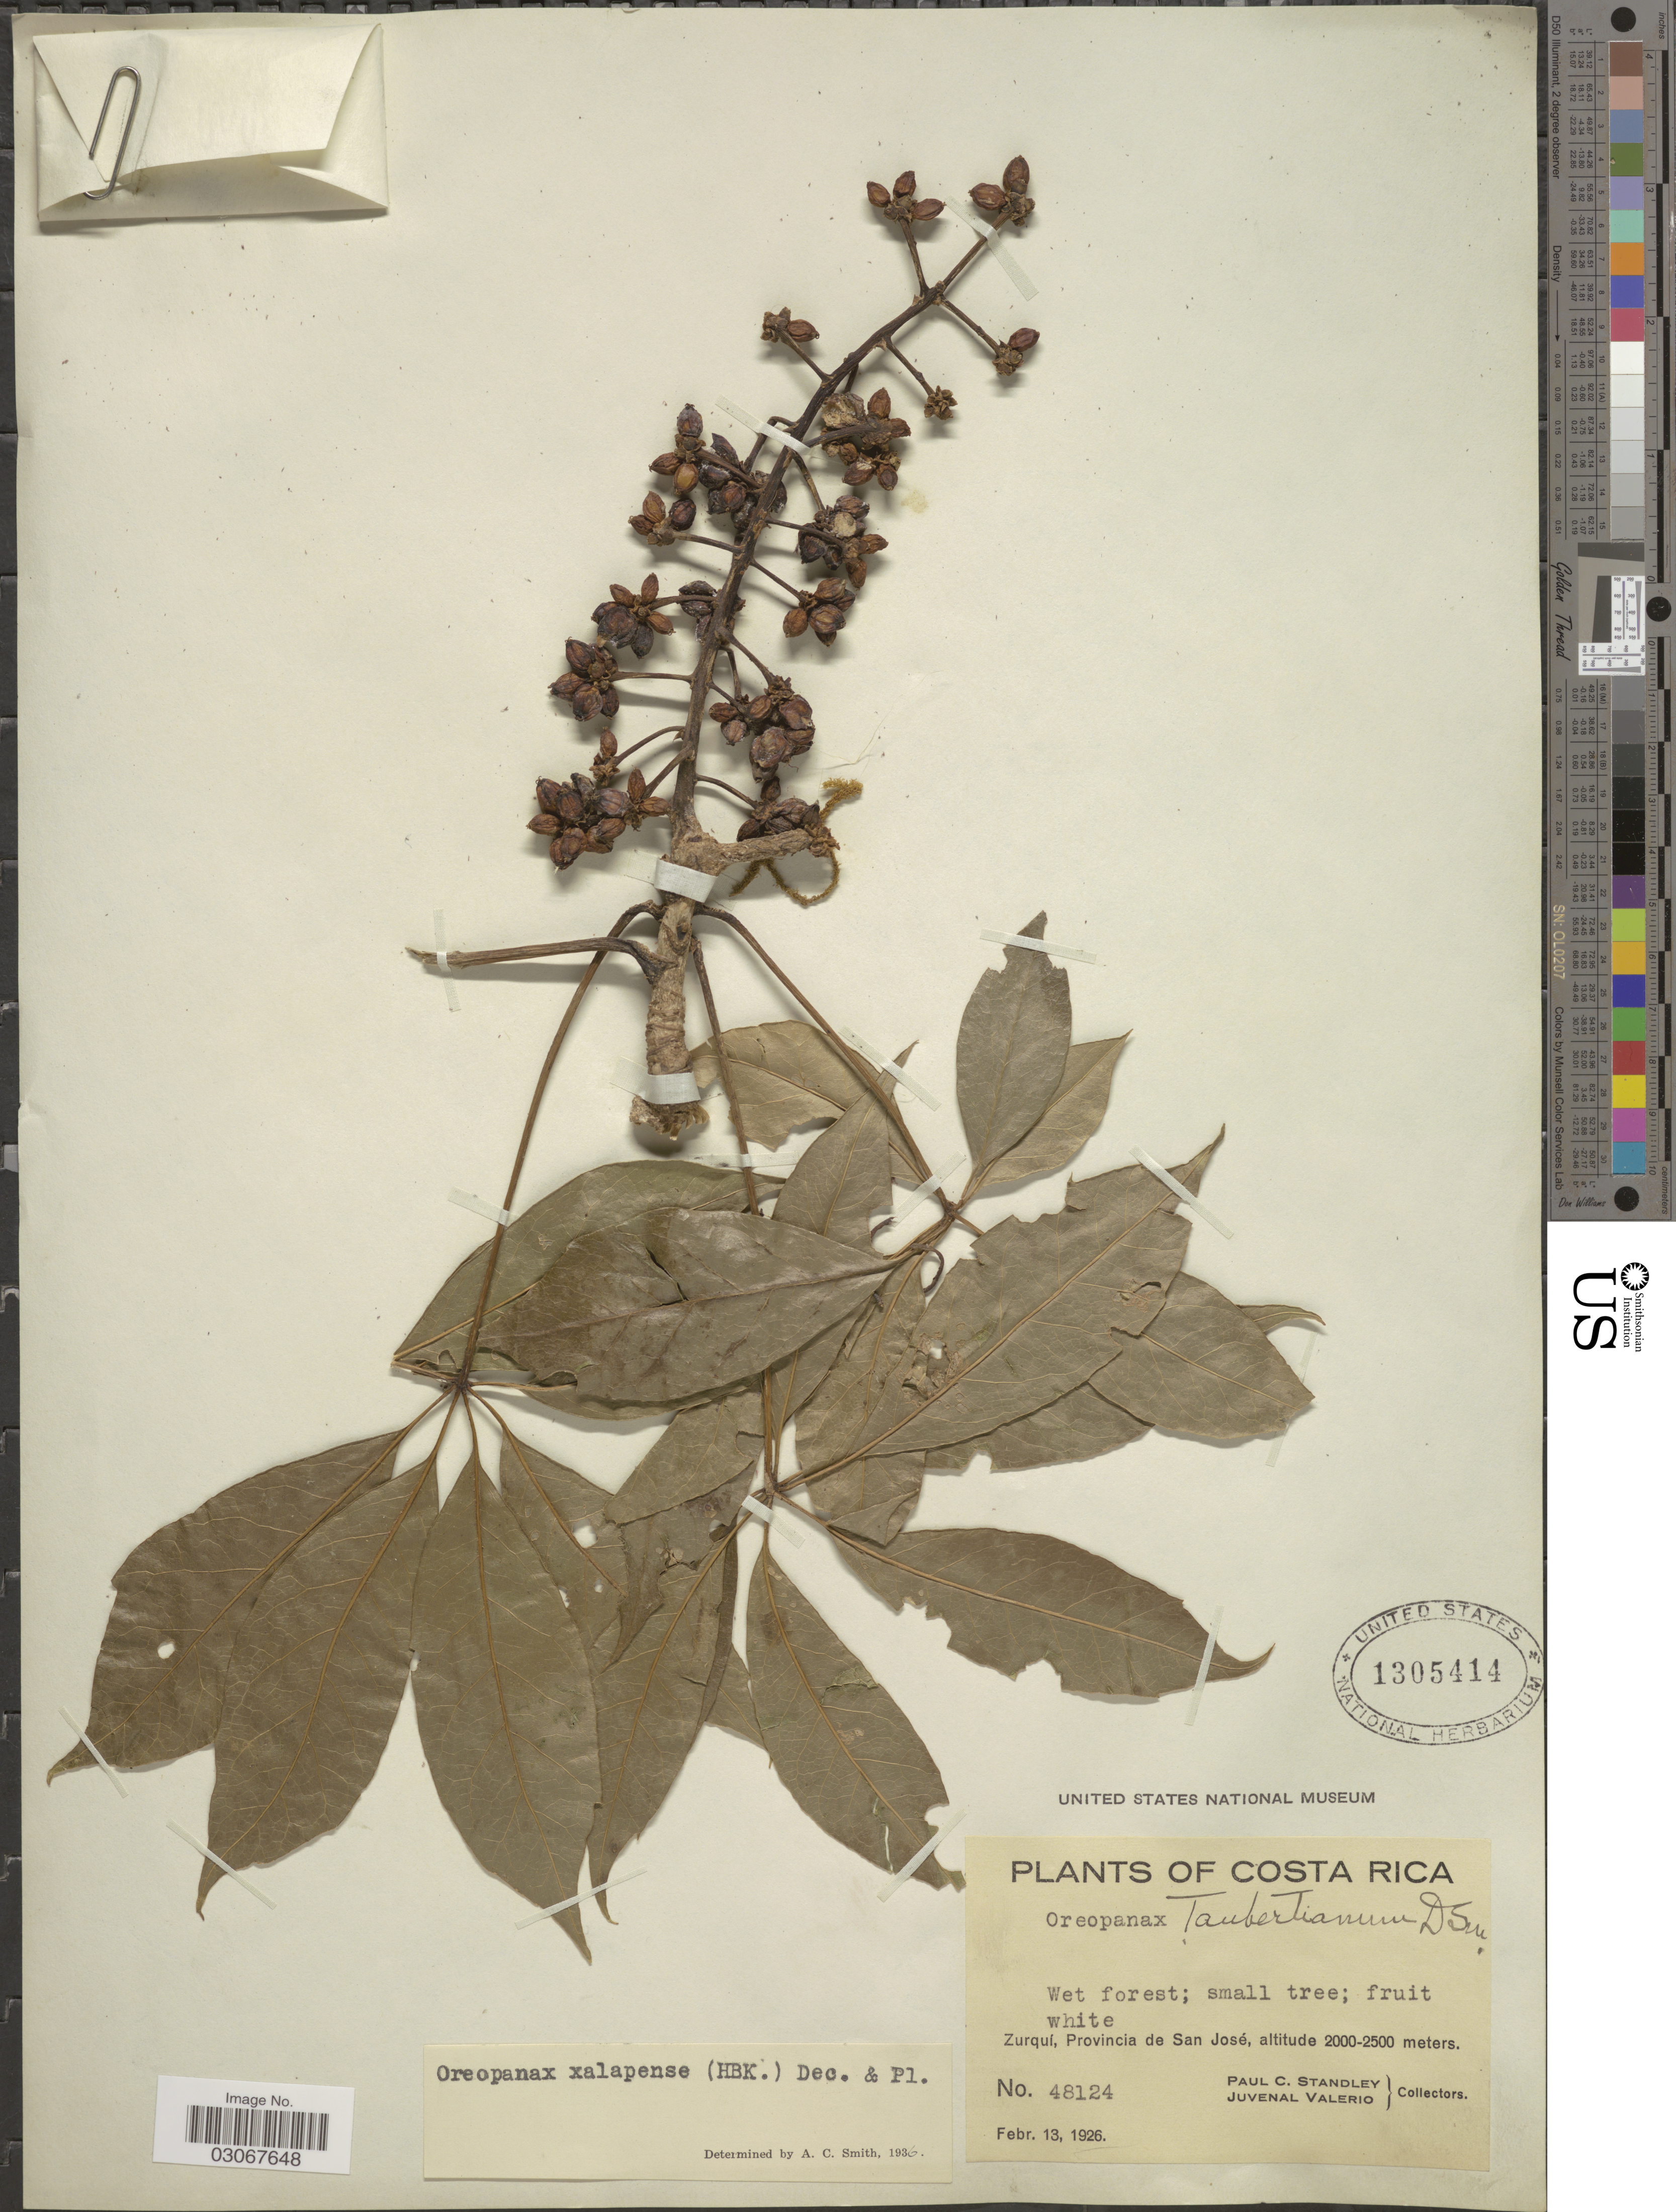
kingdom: Plantae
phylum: Tracheophyta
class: Magnoliopsida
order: Apiales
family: Araliaceae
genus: Oreopanax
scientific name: Oreopanax xalapensis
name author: (Kunth) Decne. & Planch.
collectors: P. C. Standley & J. Valerio R.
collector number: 48124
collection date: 1926-02-13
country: Costa Rica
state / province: San José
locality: Zurquí.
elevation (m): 2000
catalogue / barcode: US 1305414